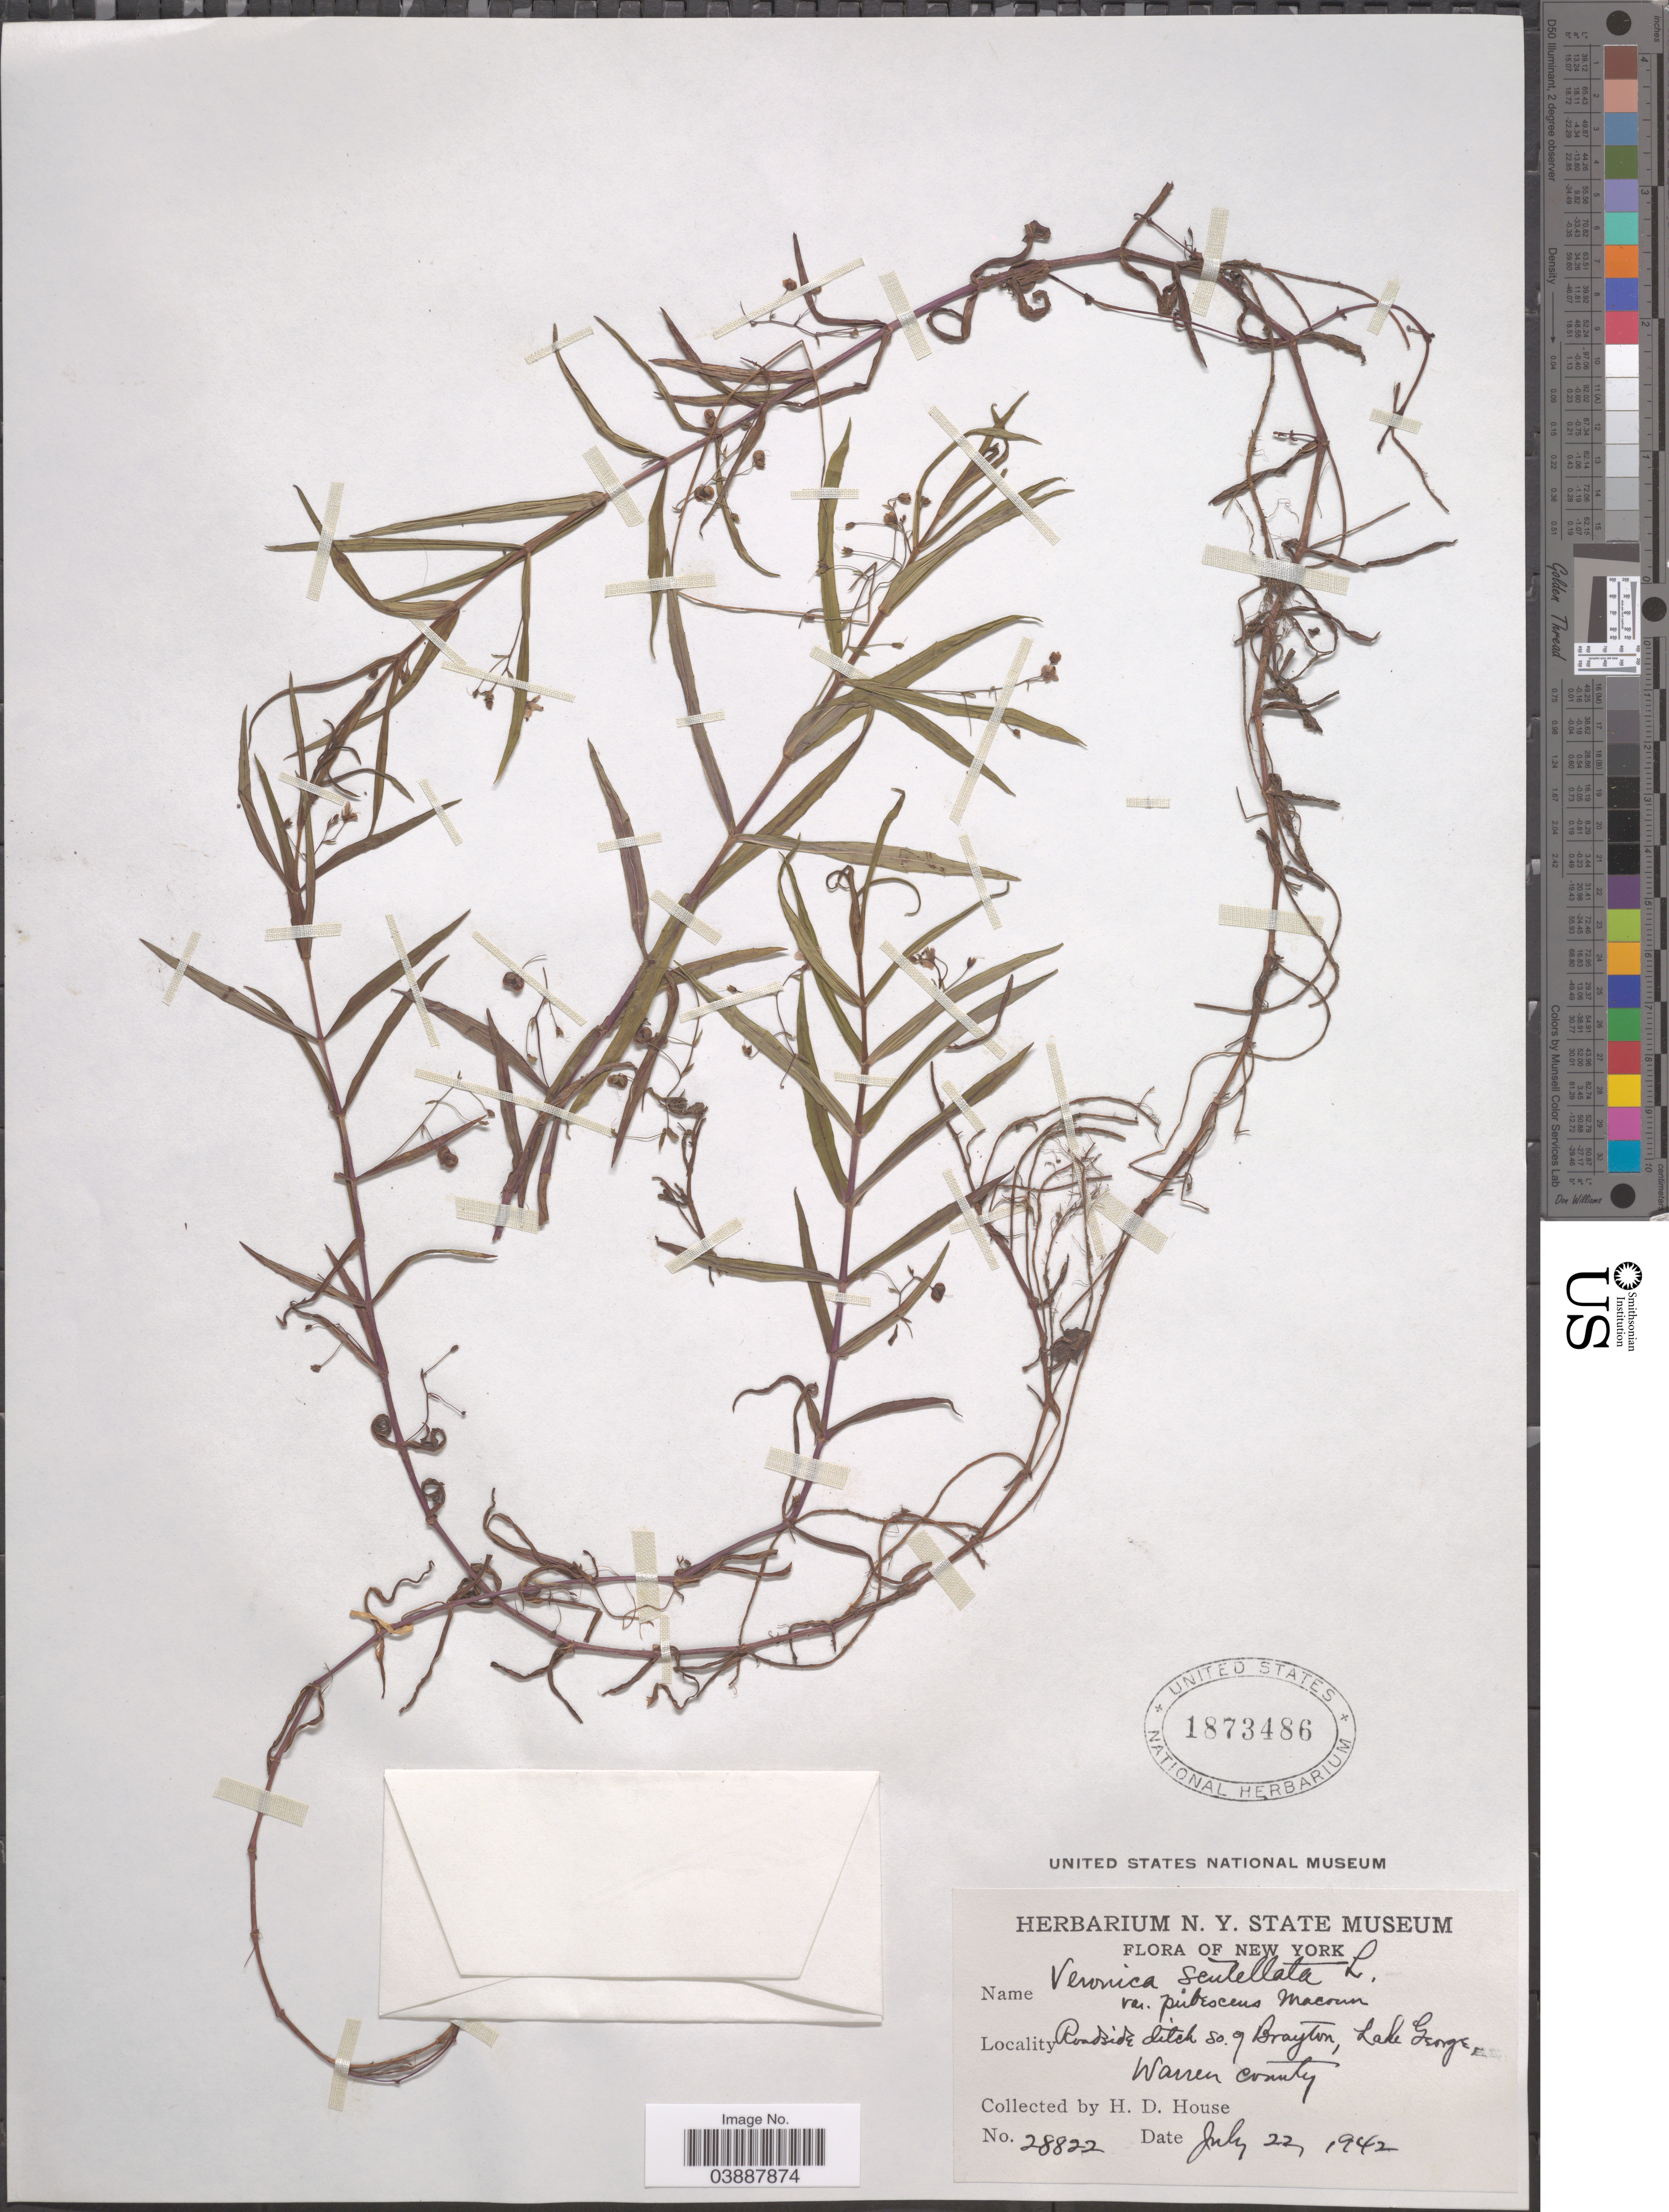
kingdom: Plantae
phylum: Tracheophyta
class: Magnoliopsida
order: Lamiales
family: Plantaginaceae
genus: Veronica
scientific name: Veronica scutellata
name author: L.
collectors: H. D. House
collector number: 28822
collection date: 1942-07-22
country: United States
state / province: New York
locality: Roadside ditch So. of Brayton, Lake George, Warren County.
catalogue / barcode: US 1873486